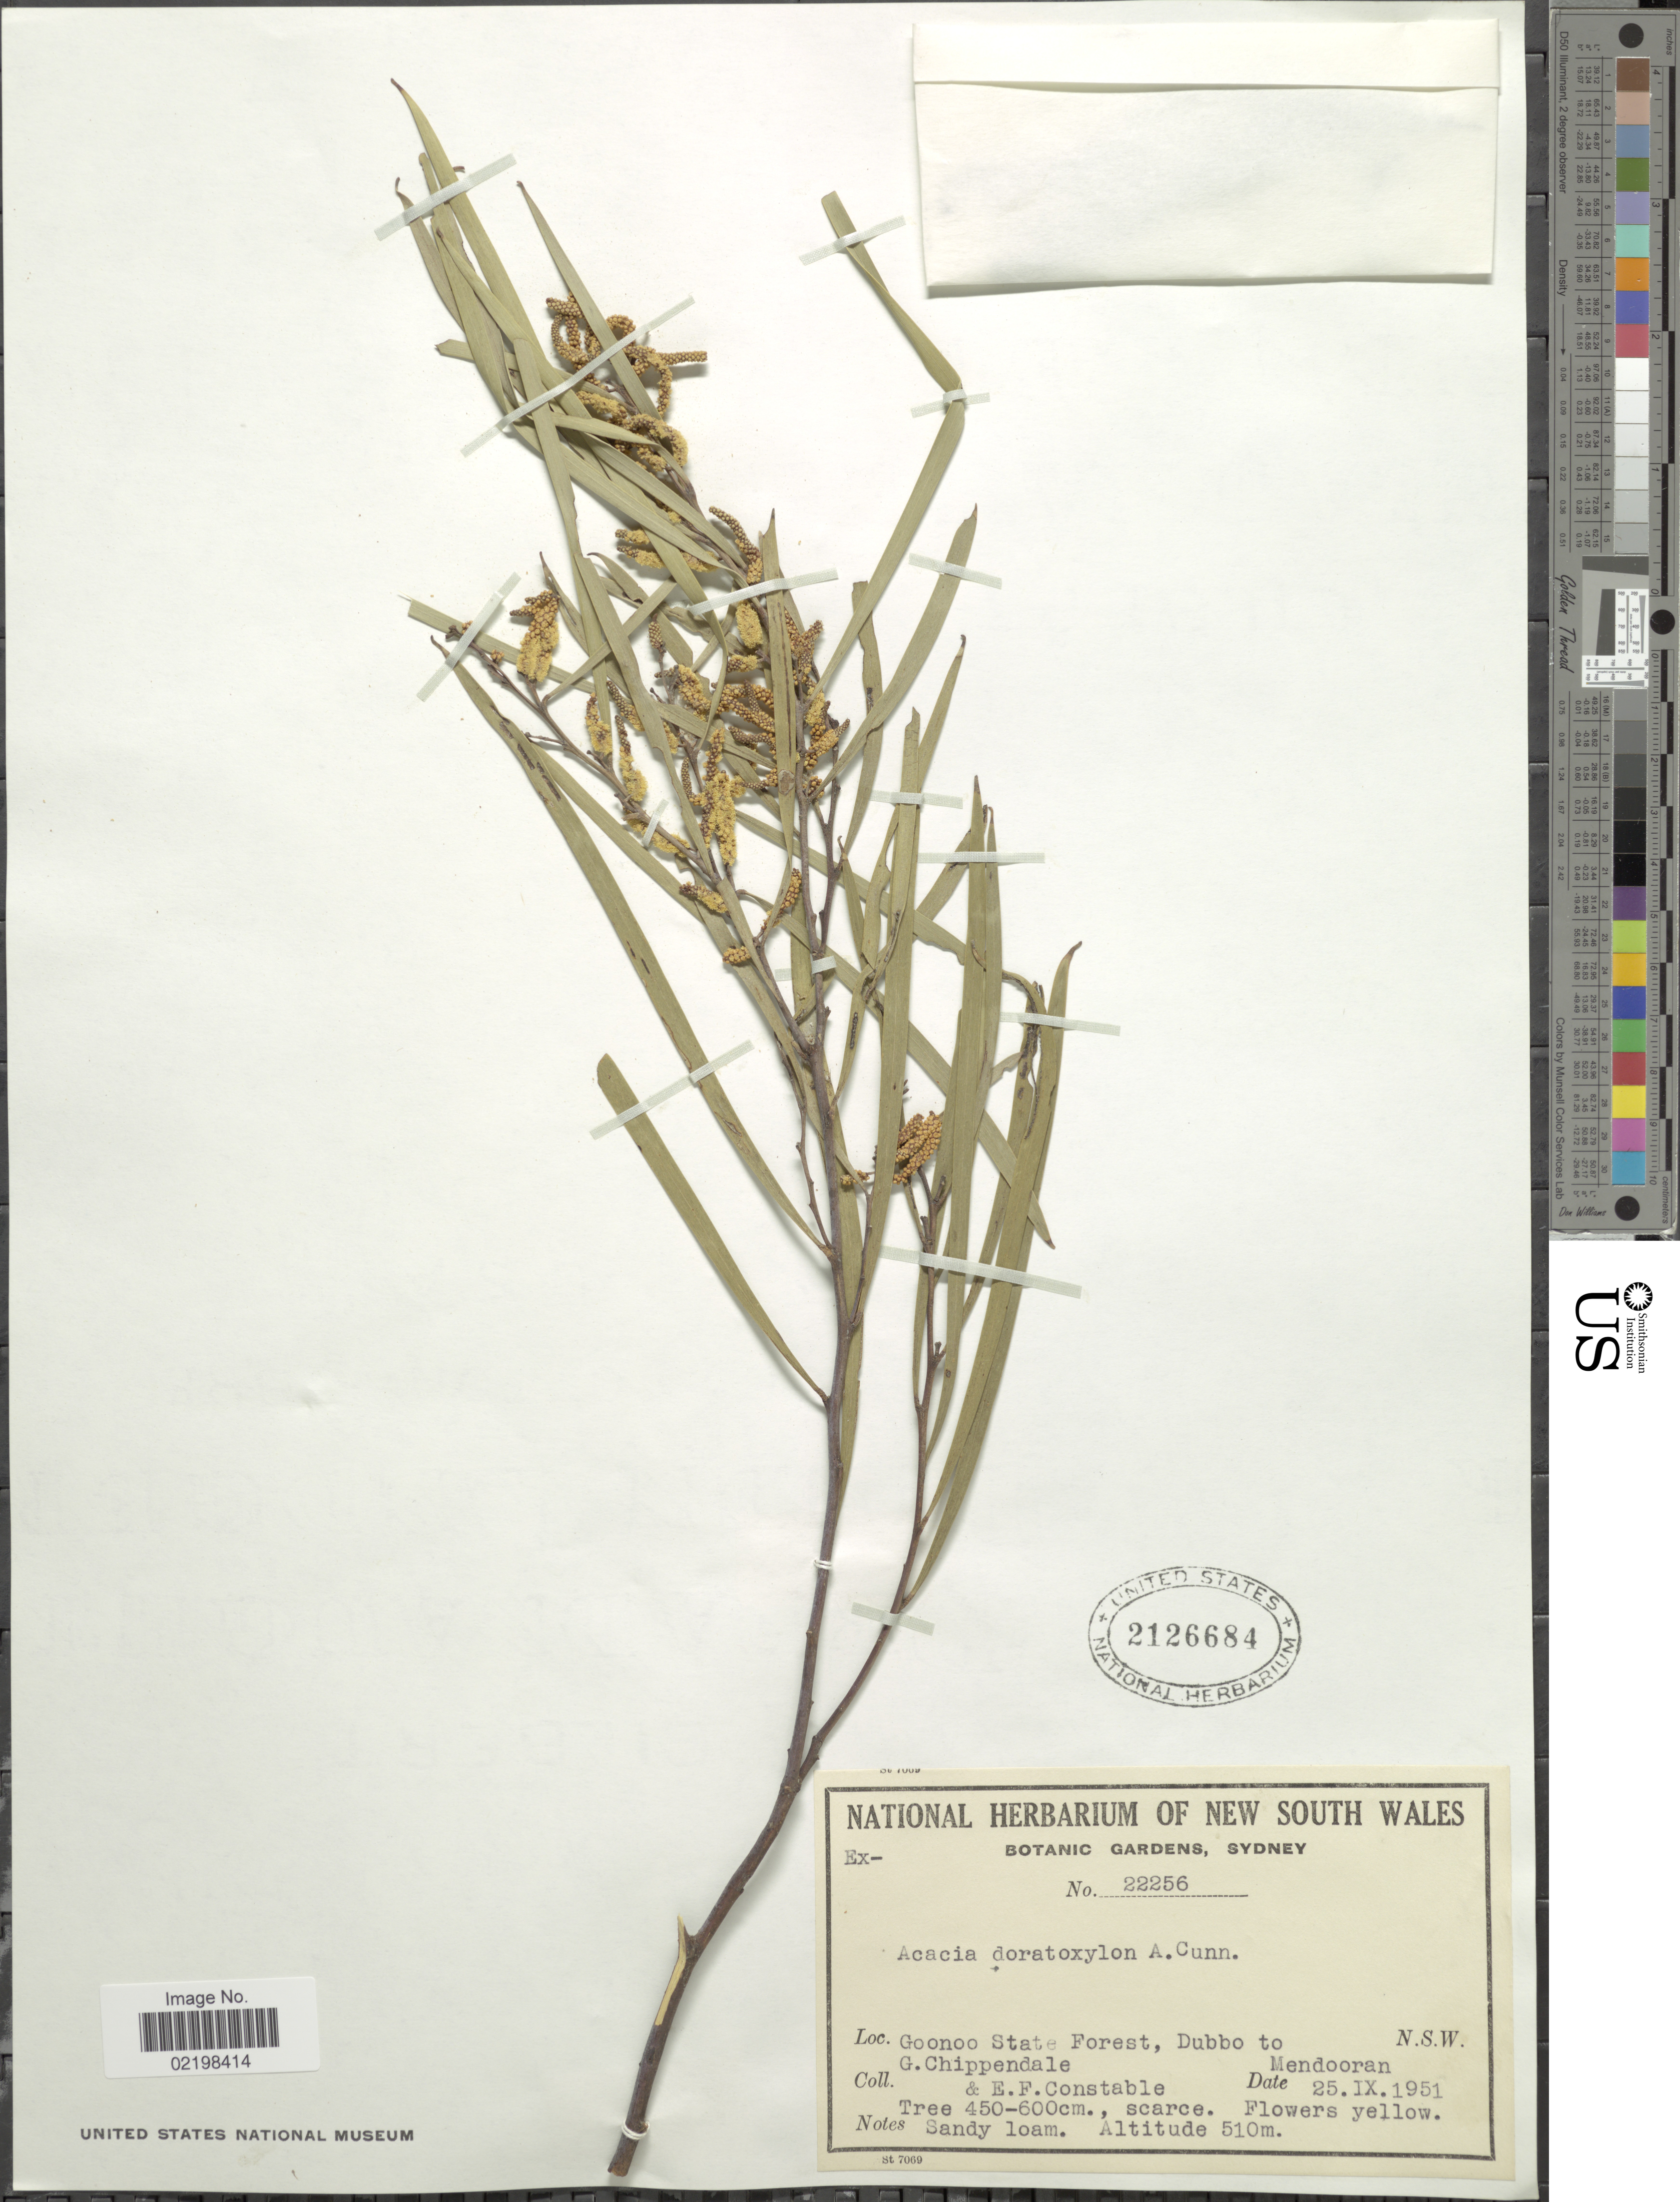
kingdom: Plantae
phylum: Tracheophyta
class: Magnoliopsida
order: Fabales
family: Fabaceae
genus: Acacia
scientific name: Acacia doratoxylon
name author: Meisn.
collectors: G. Chippendale & E. F. Constable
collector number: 22256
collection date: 1951-09-25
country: Australia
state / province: New South Wales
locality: Goonoo State Forest, Dubbo to Mendooran, N.S.W.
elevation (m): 510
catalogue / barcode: US 2126684